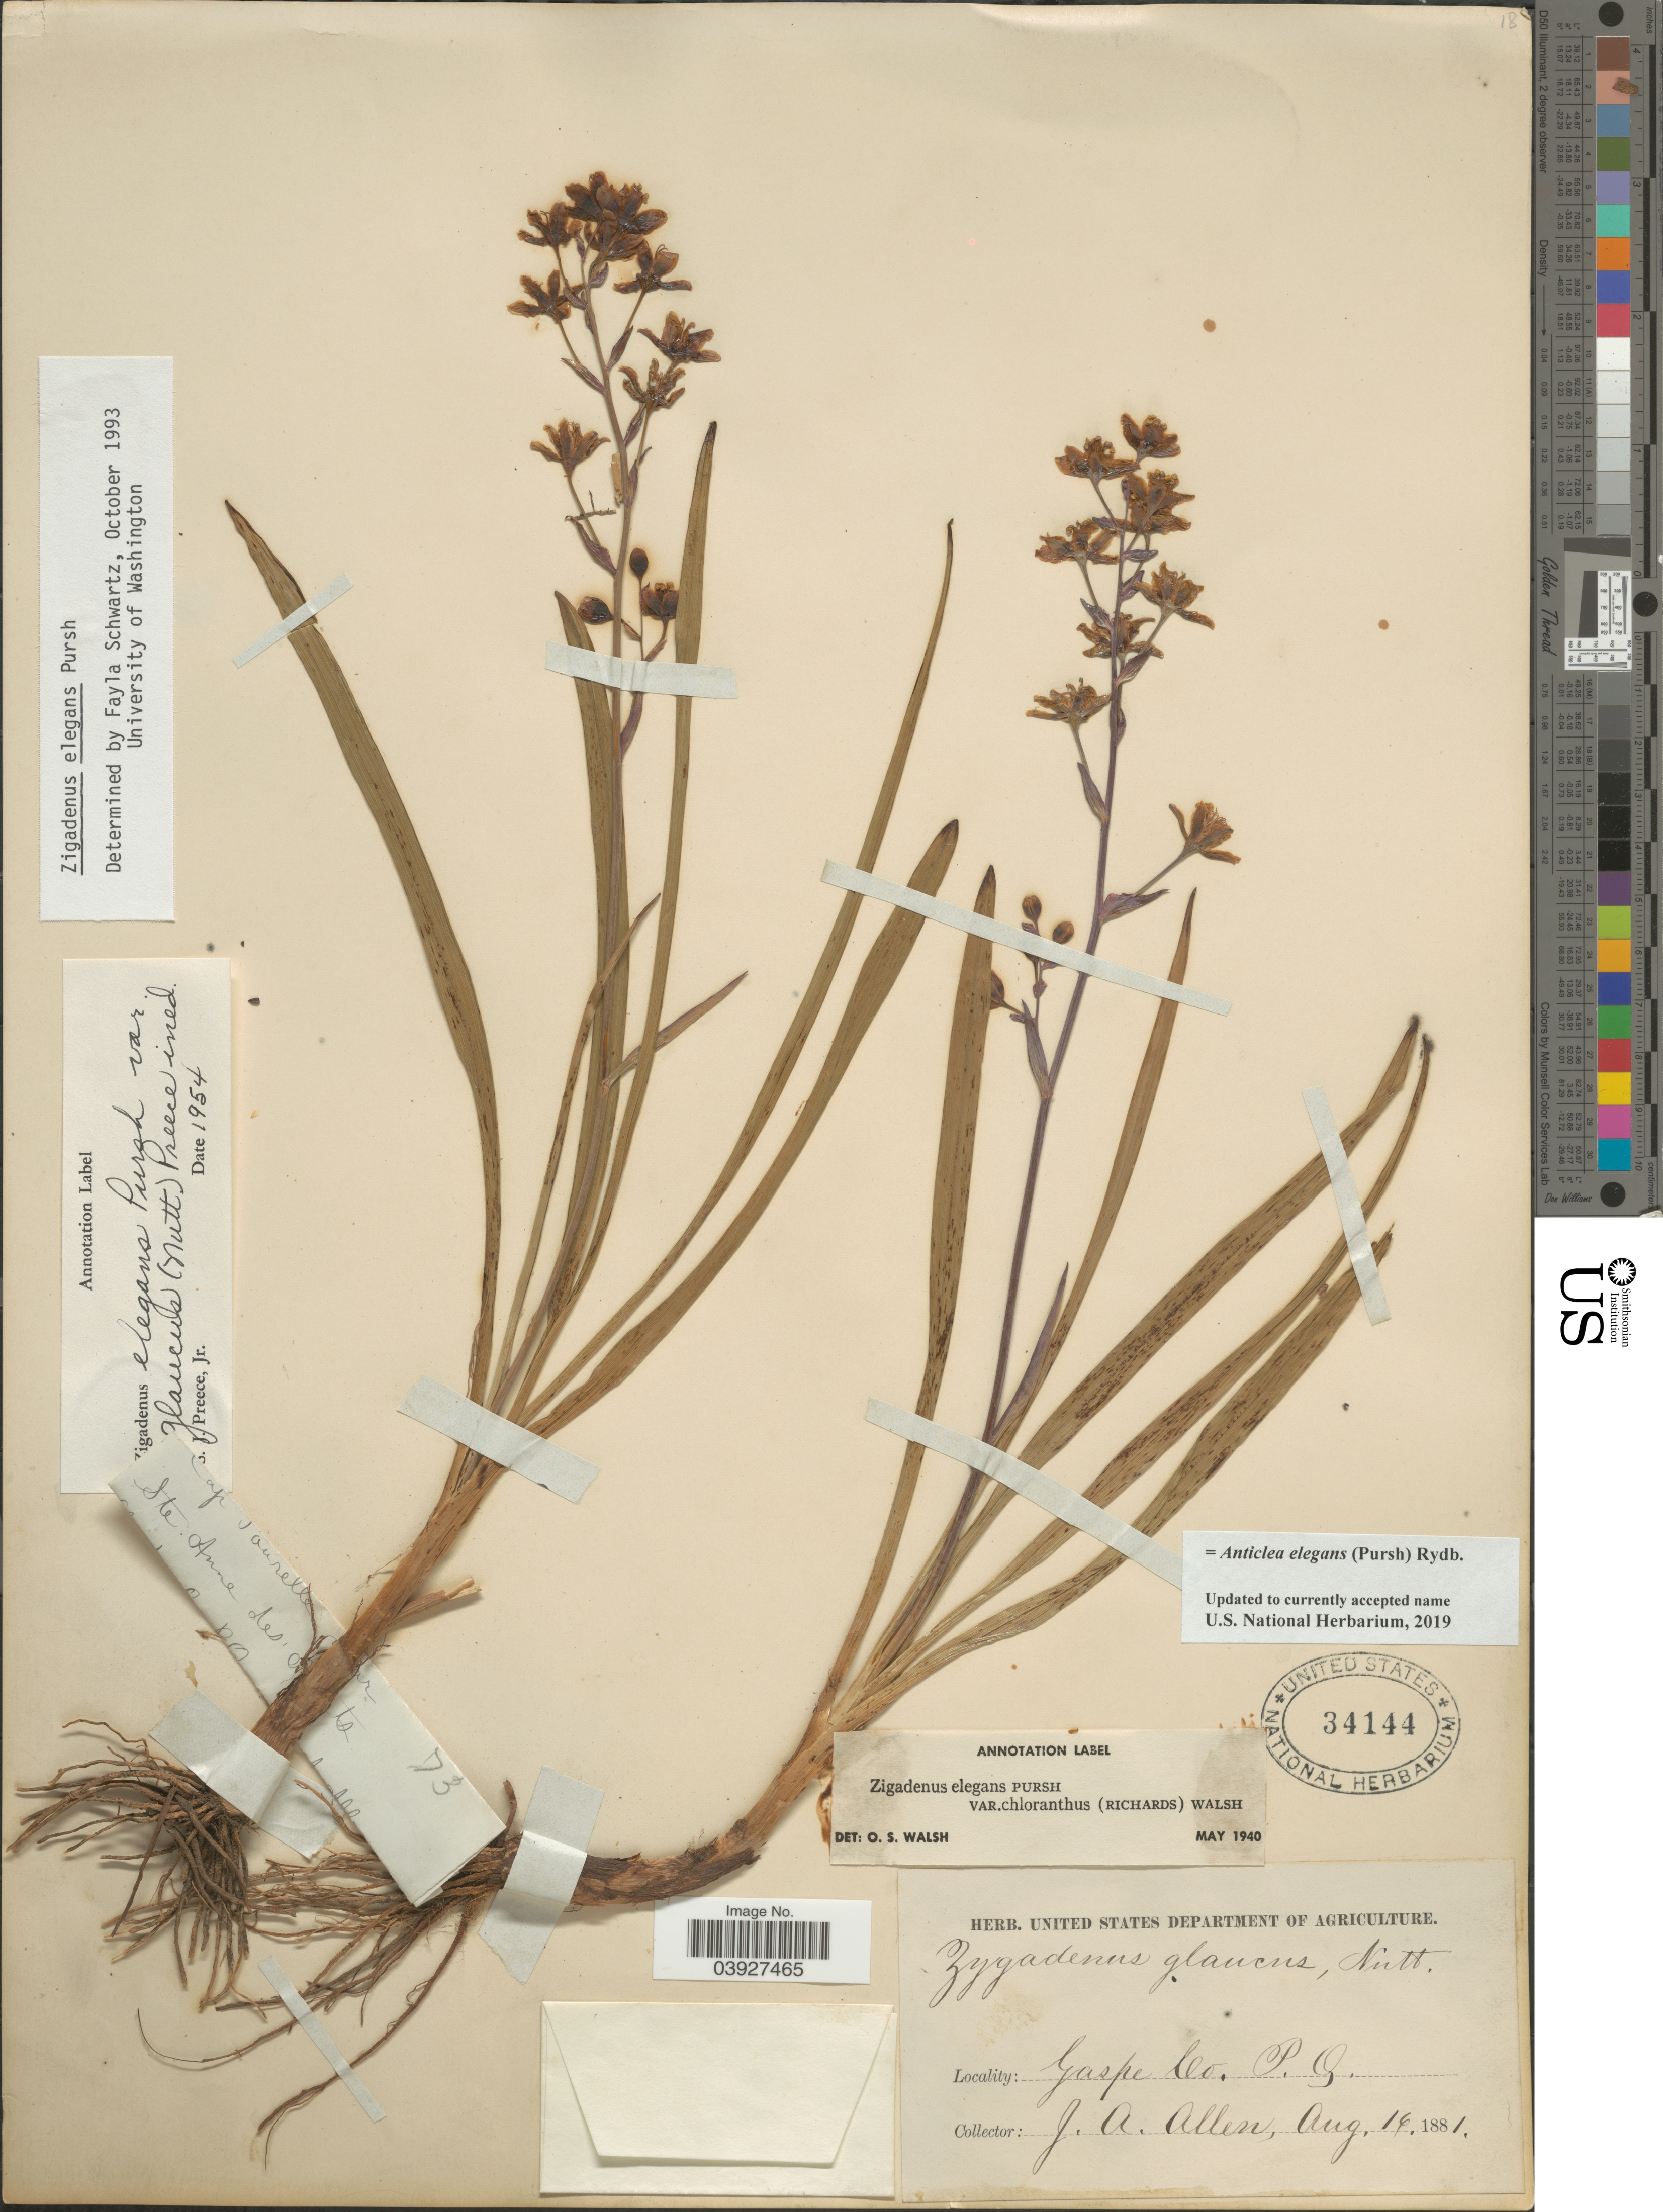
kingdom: Plantae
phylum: Tracheophyta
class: Liliopsida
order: Liliales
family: Melanthiaceae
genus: Anticlea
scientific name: Anticlea elegans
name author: (Pursh) Rydb.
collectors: J. Allen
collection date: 1881-08-14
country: Canada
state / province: Quebec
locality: Gaspe Co. P. Q.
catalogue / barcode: US 34144